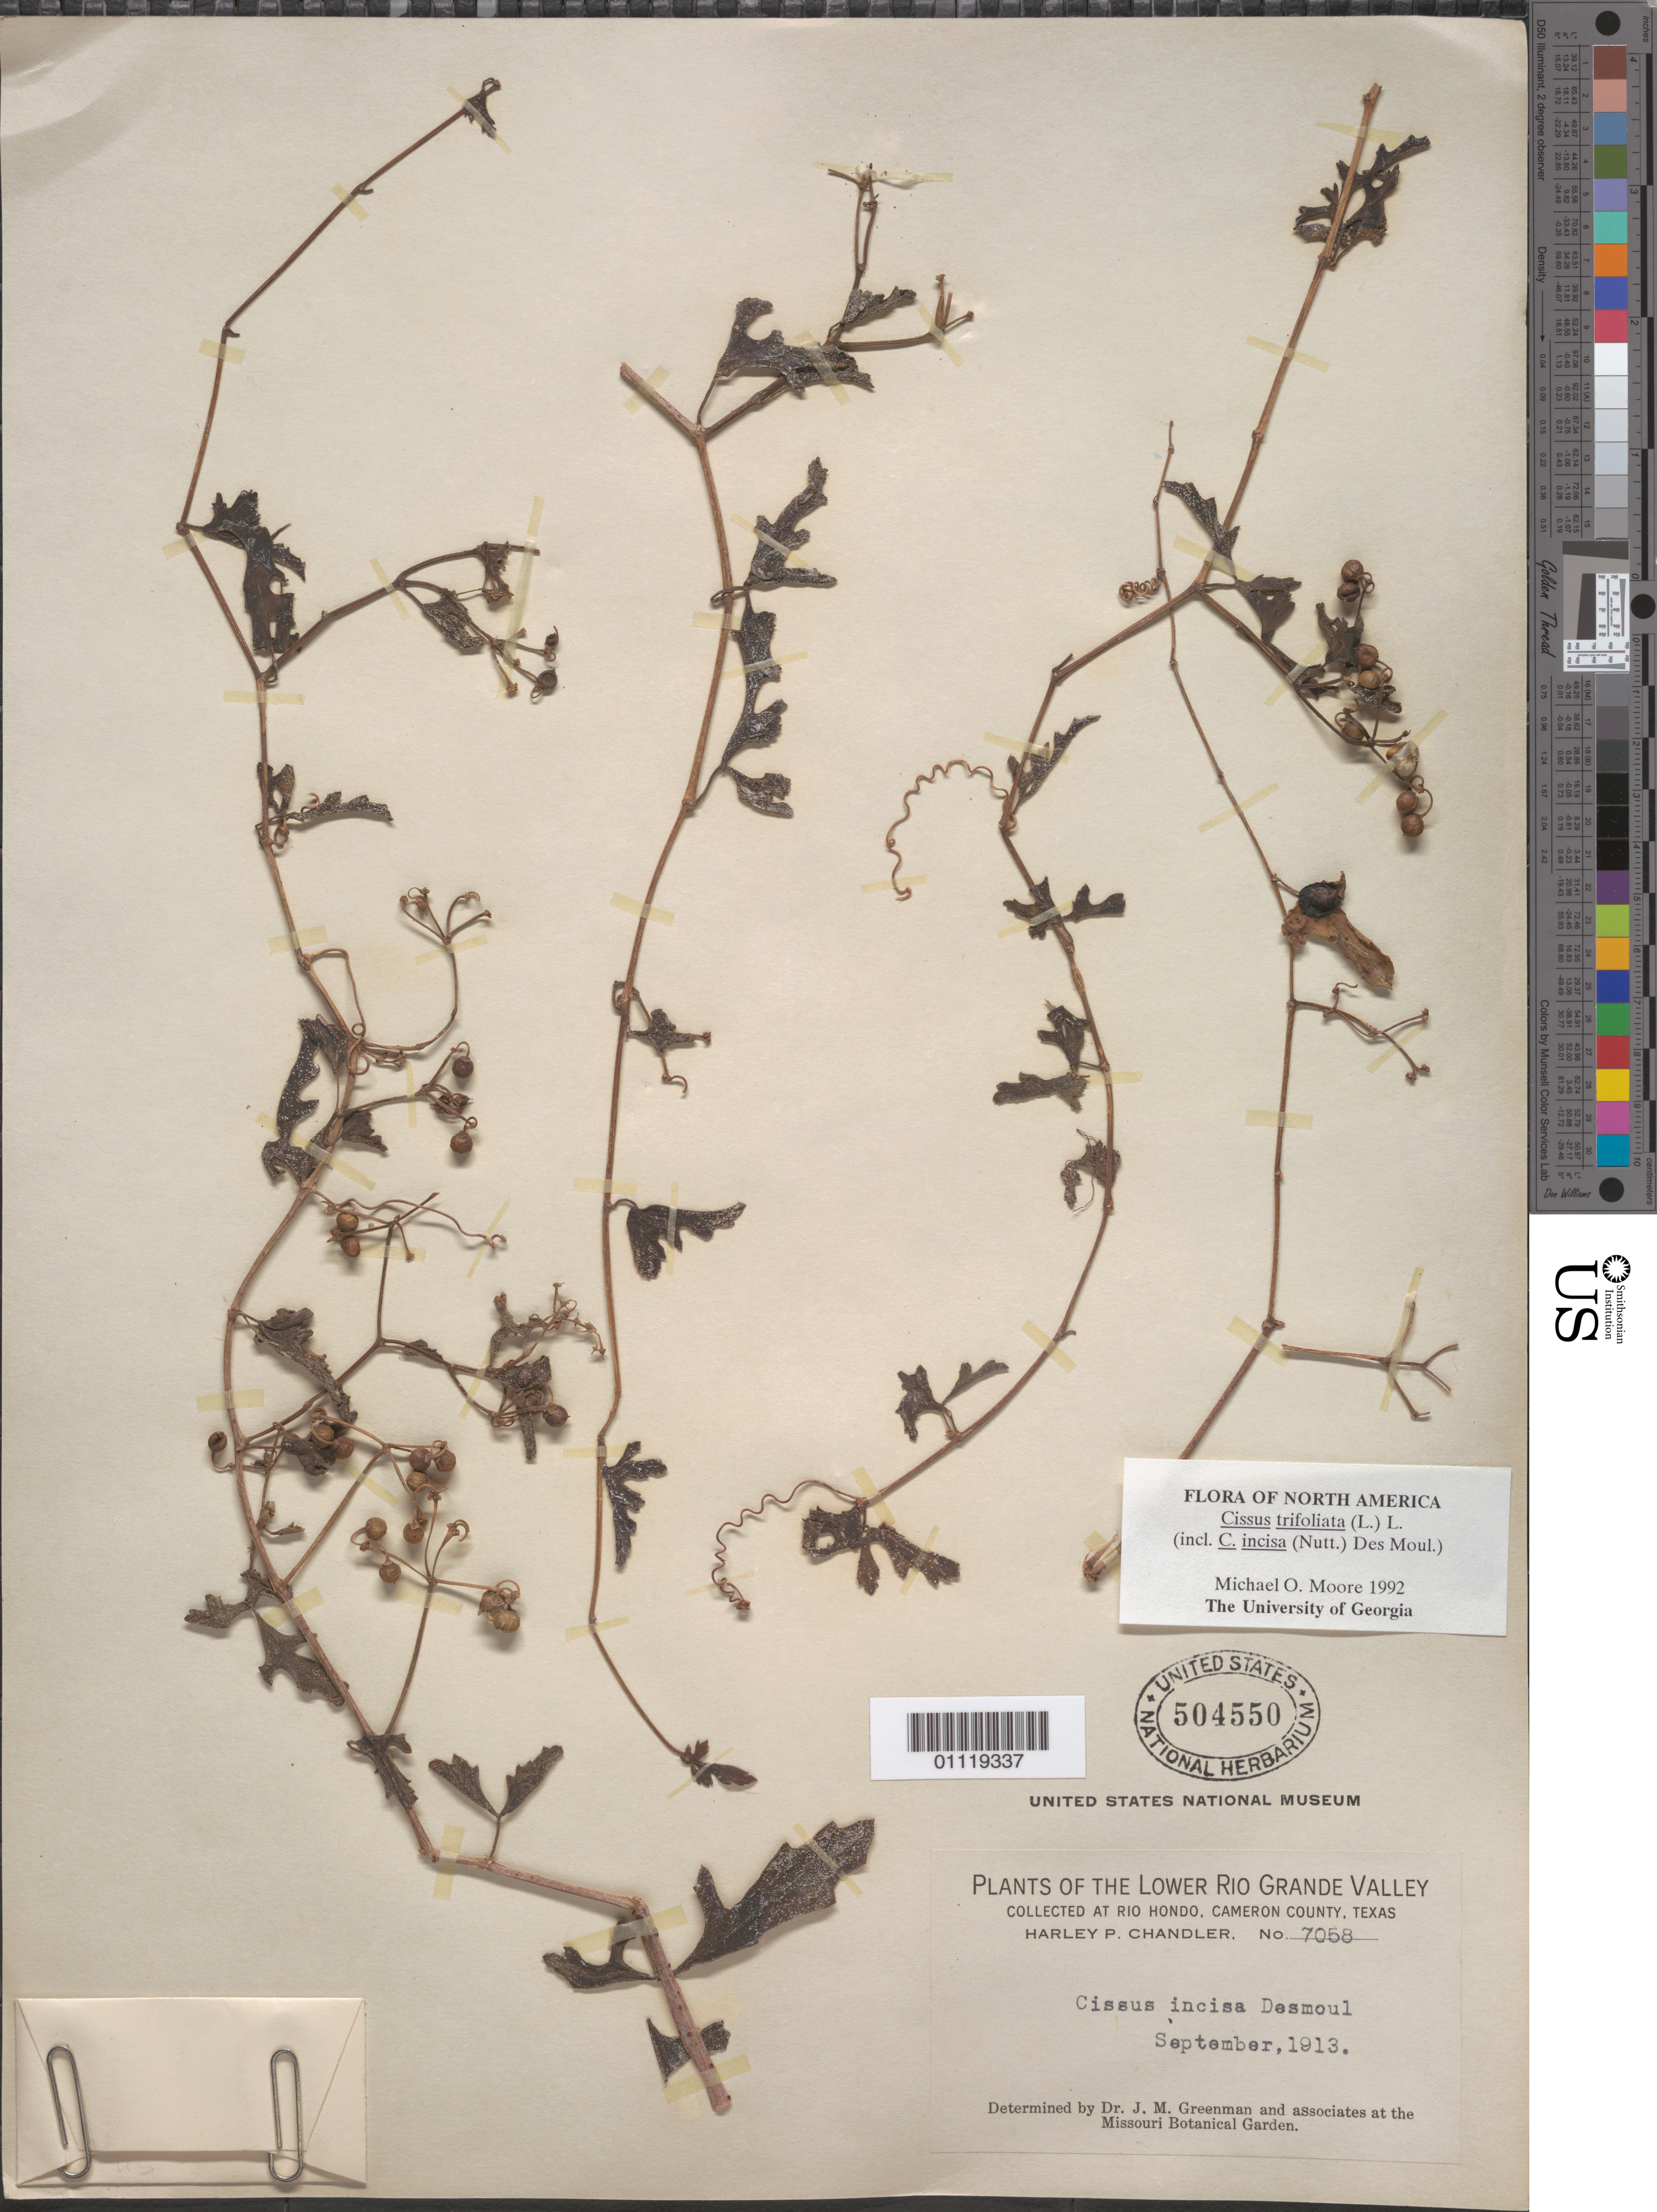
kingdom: Plantae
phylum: Tracheophyta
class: Magnoliopsida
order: Vitales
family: Vitaceae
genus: Cissus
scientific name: Cissus trifoliata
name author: (L.) L.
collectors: H. Chandler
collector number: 7058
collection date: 1913-09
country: United States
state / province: Texas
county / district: Cameron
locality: Rio Hondo.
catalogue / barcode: US 504550